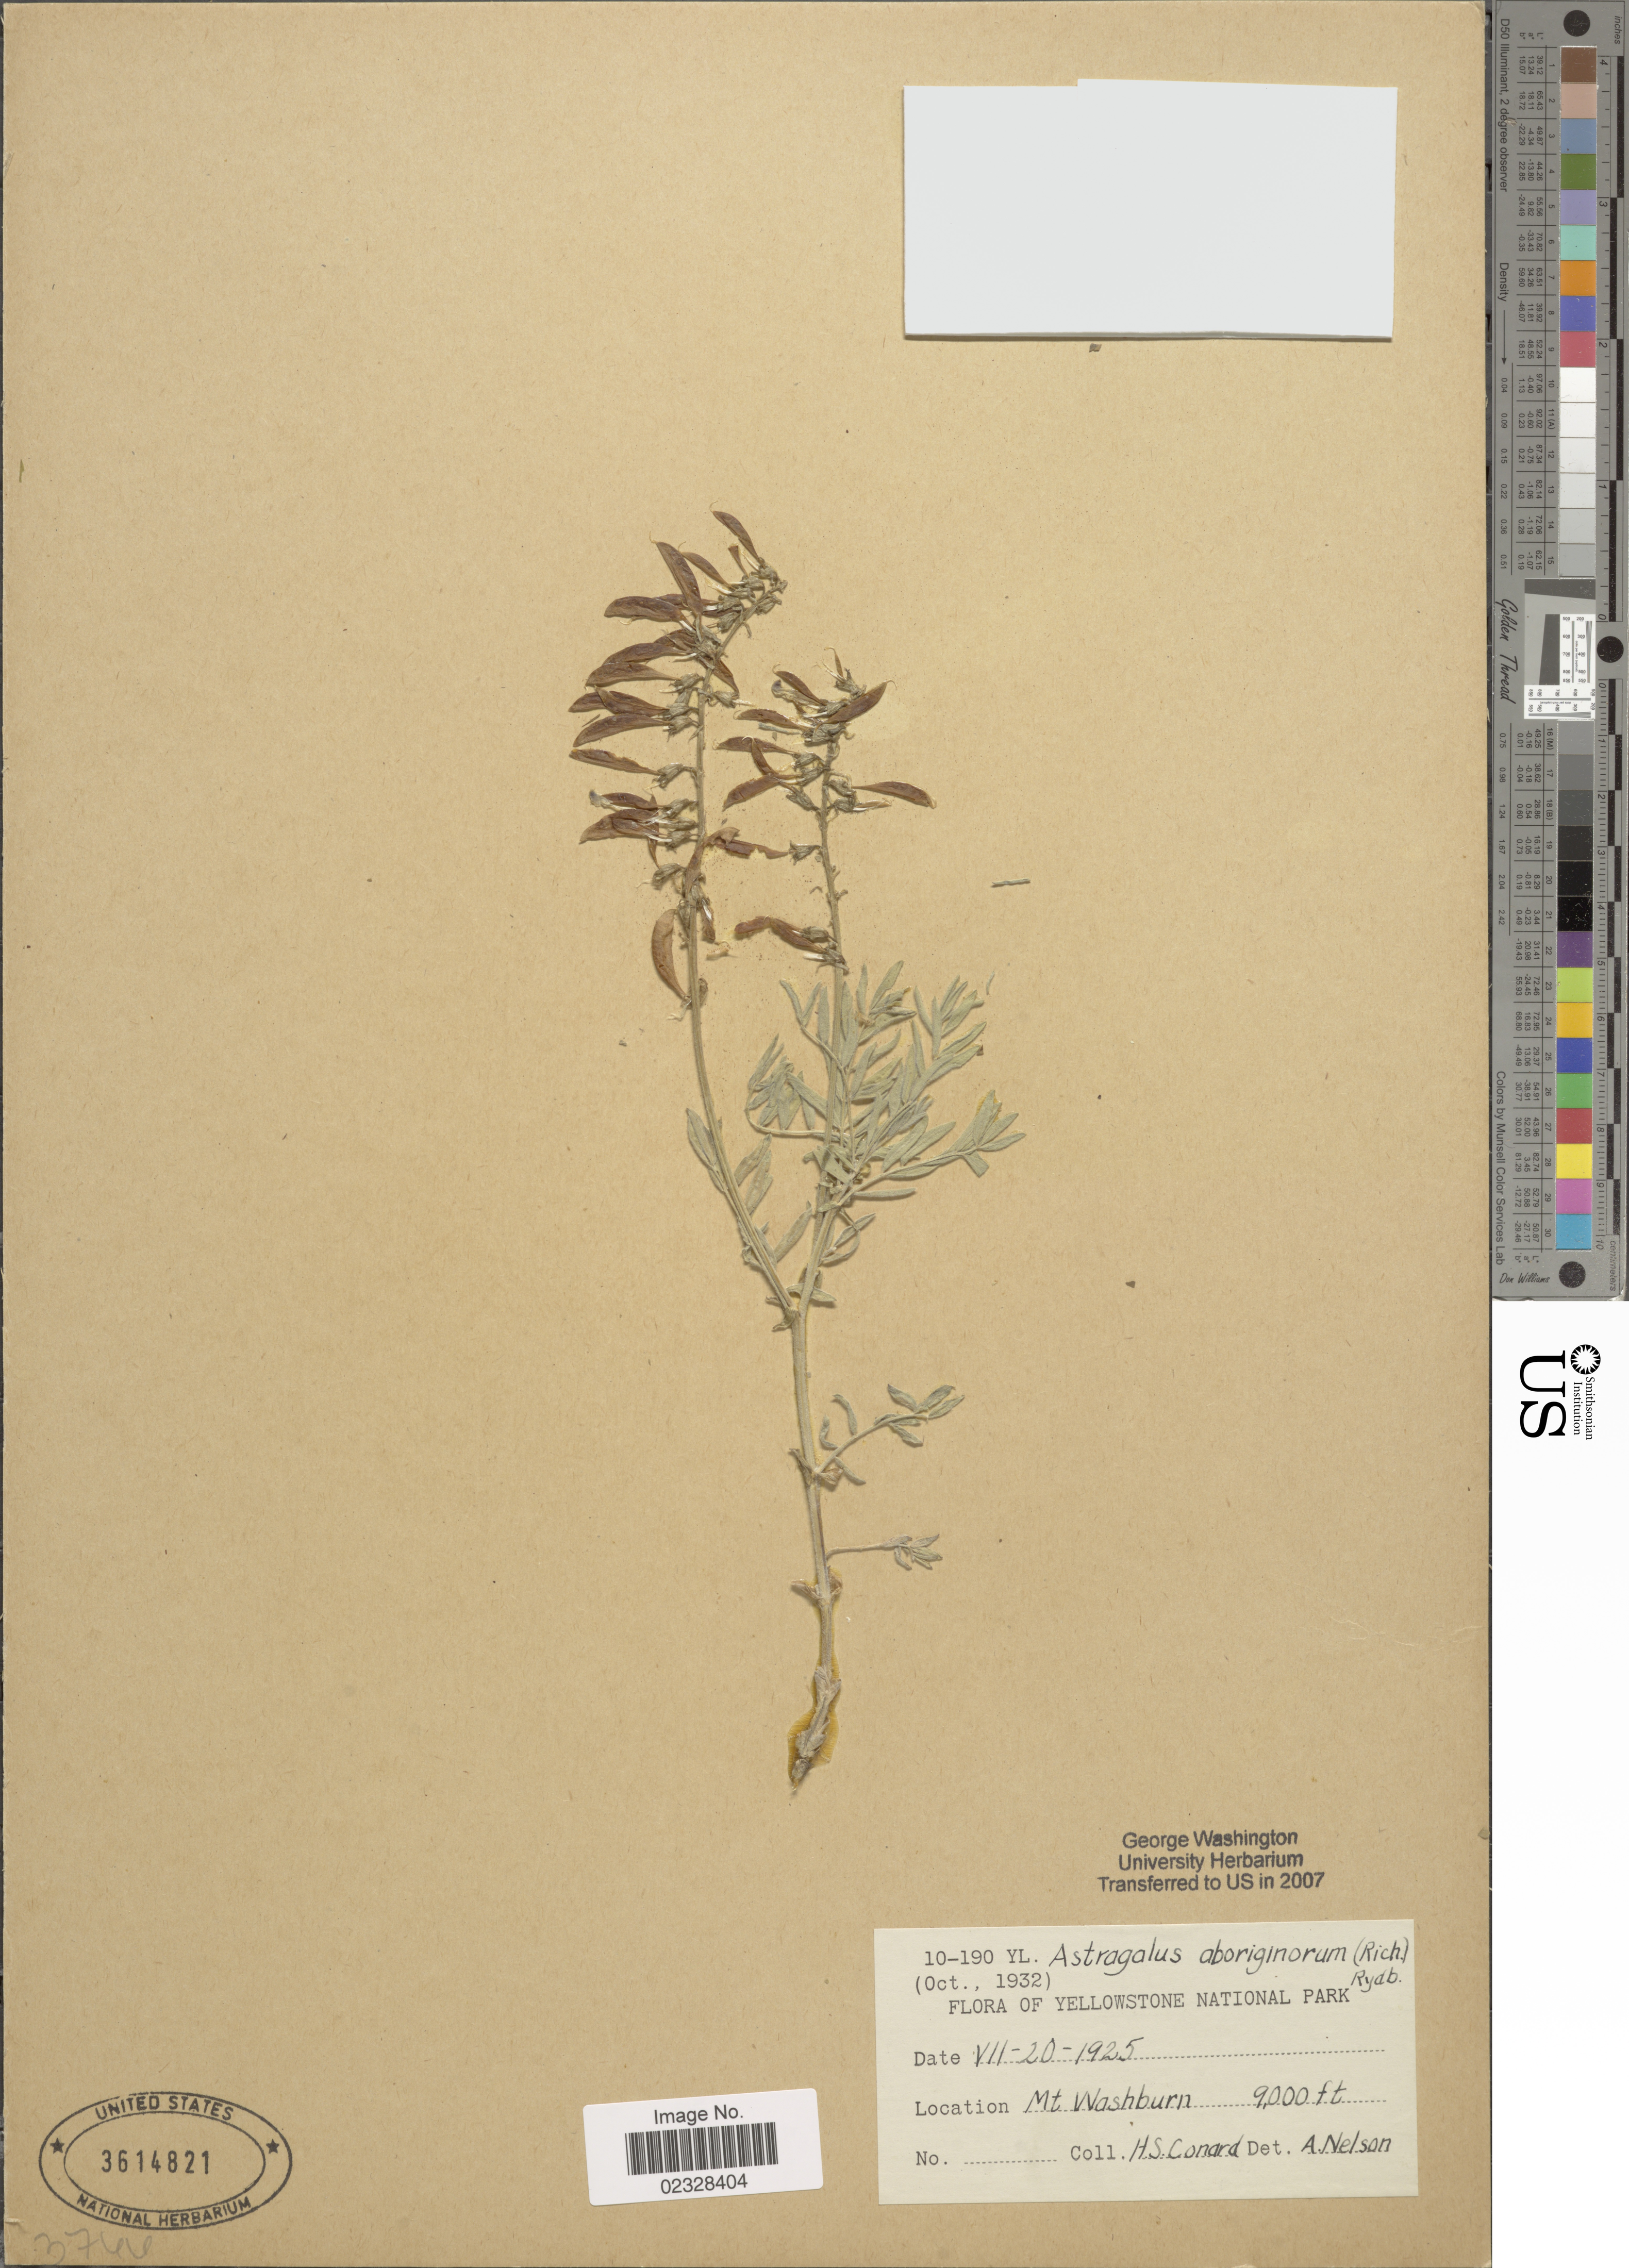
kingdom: Plantae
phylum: Tracheophyta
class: Magnoliopsida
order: Fabales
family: Fabaceae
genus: Astragalus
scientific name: Astragalus aboriginum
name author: Richardson ex Spreng.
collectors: H. S. Conard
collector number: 10-190 YL?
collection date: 1932-10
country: United States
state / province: Wyoming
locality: Yellowstone National Park, Mt. Washburn.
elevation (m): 2743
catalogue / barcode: US 3614821